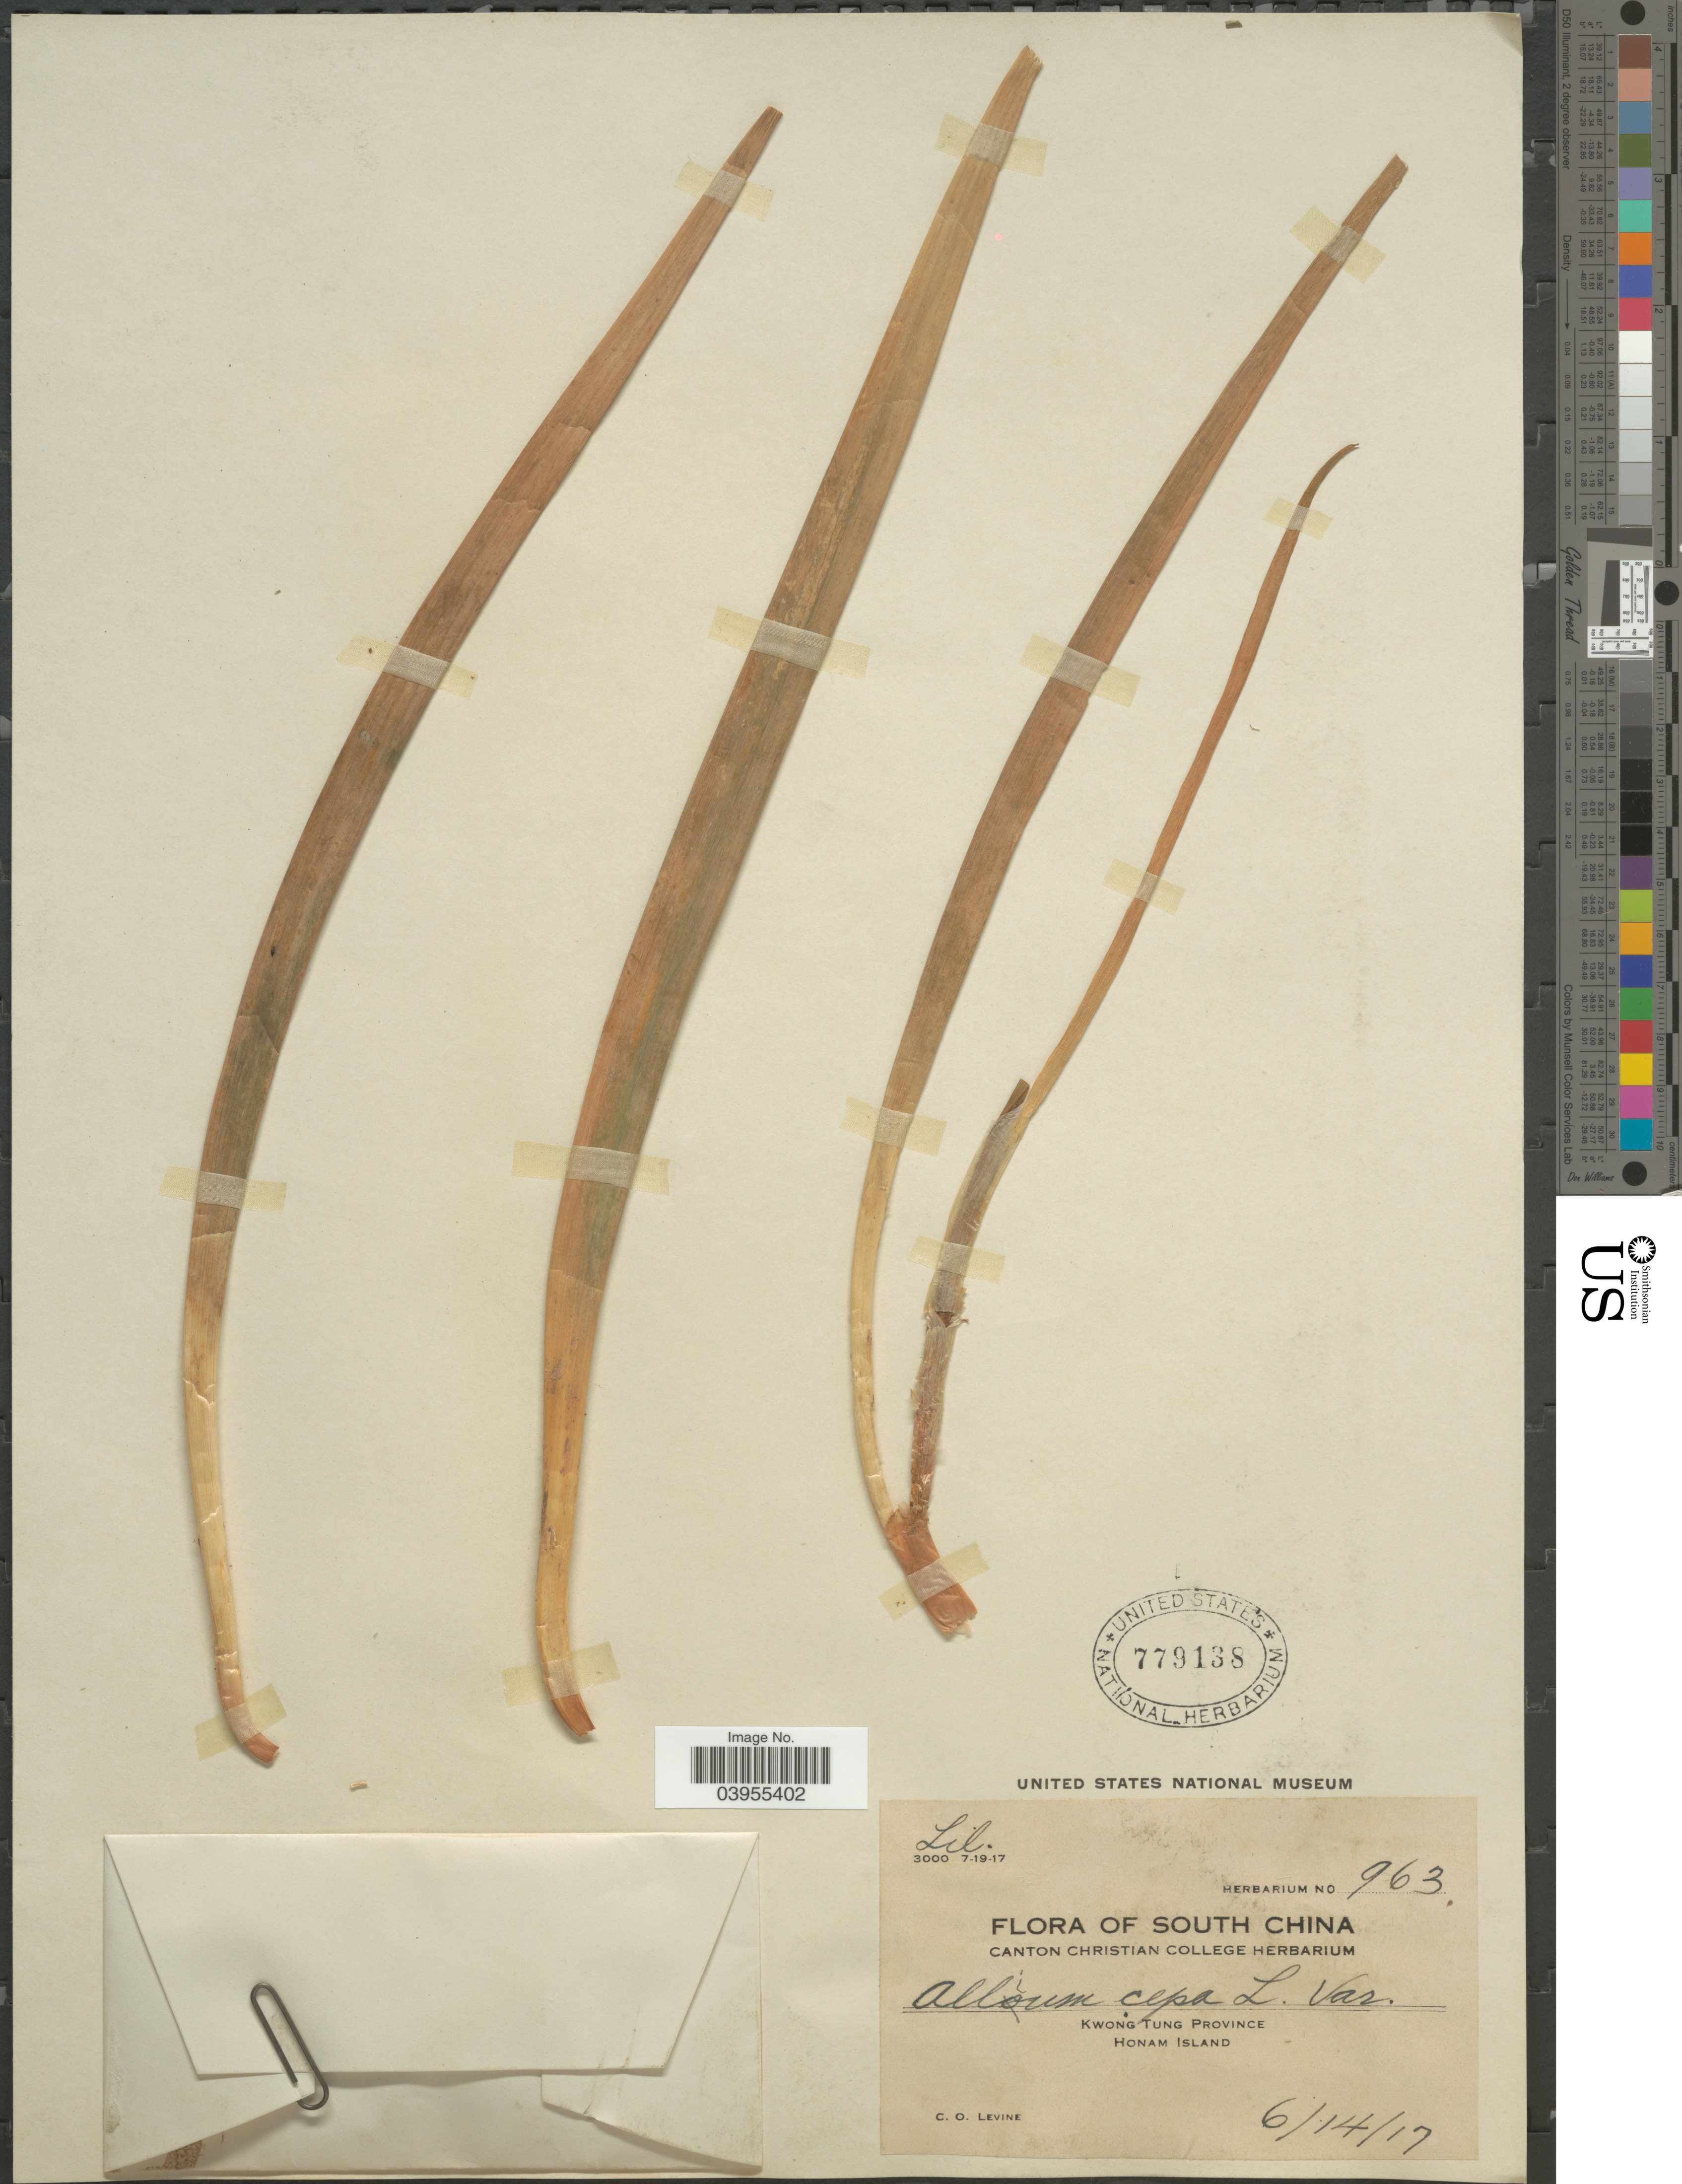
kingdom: Plantae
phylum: Tracheophyta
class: Liliopsida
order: Asparagales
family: Amaryllidaceae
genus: Allium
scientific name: Allium cepa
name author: L.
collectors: C. O. Levine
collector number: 963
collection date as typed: Transcribed d/m/y: 14/6/17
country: China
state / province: Guangdong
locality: Kwong Tung Province. Honam Island.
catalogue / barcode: US 779138